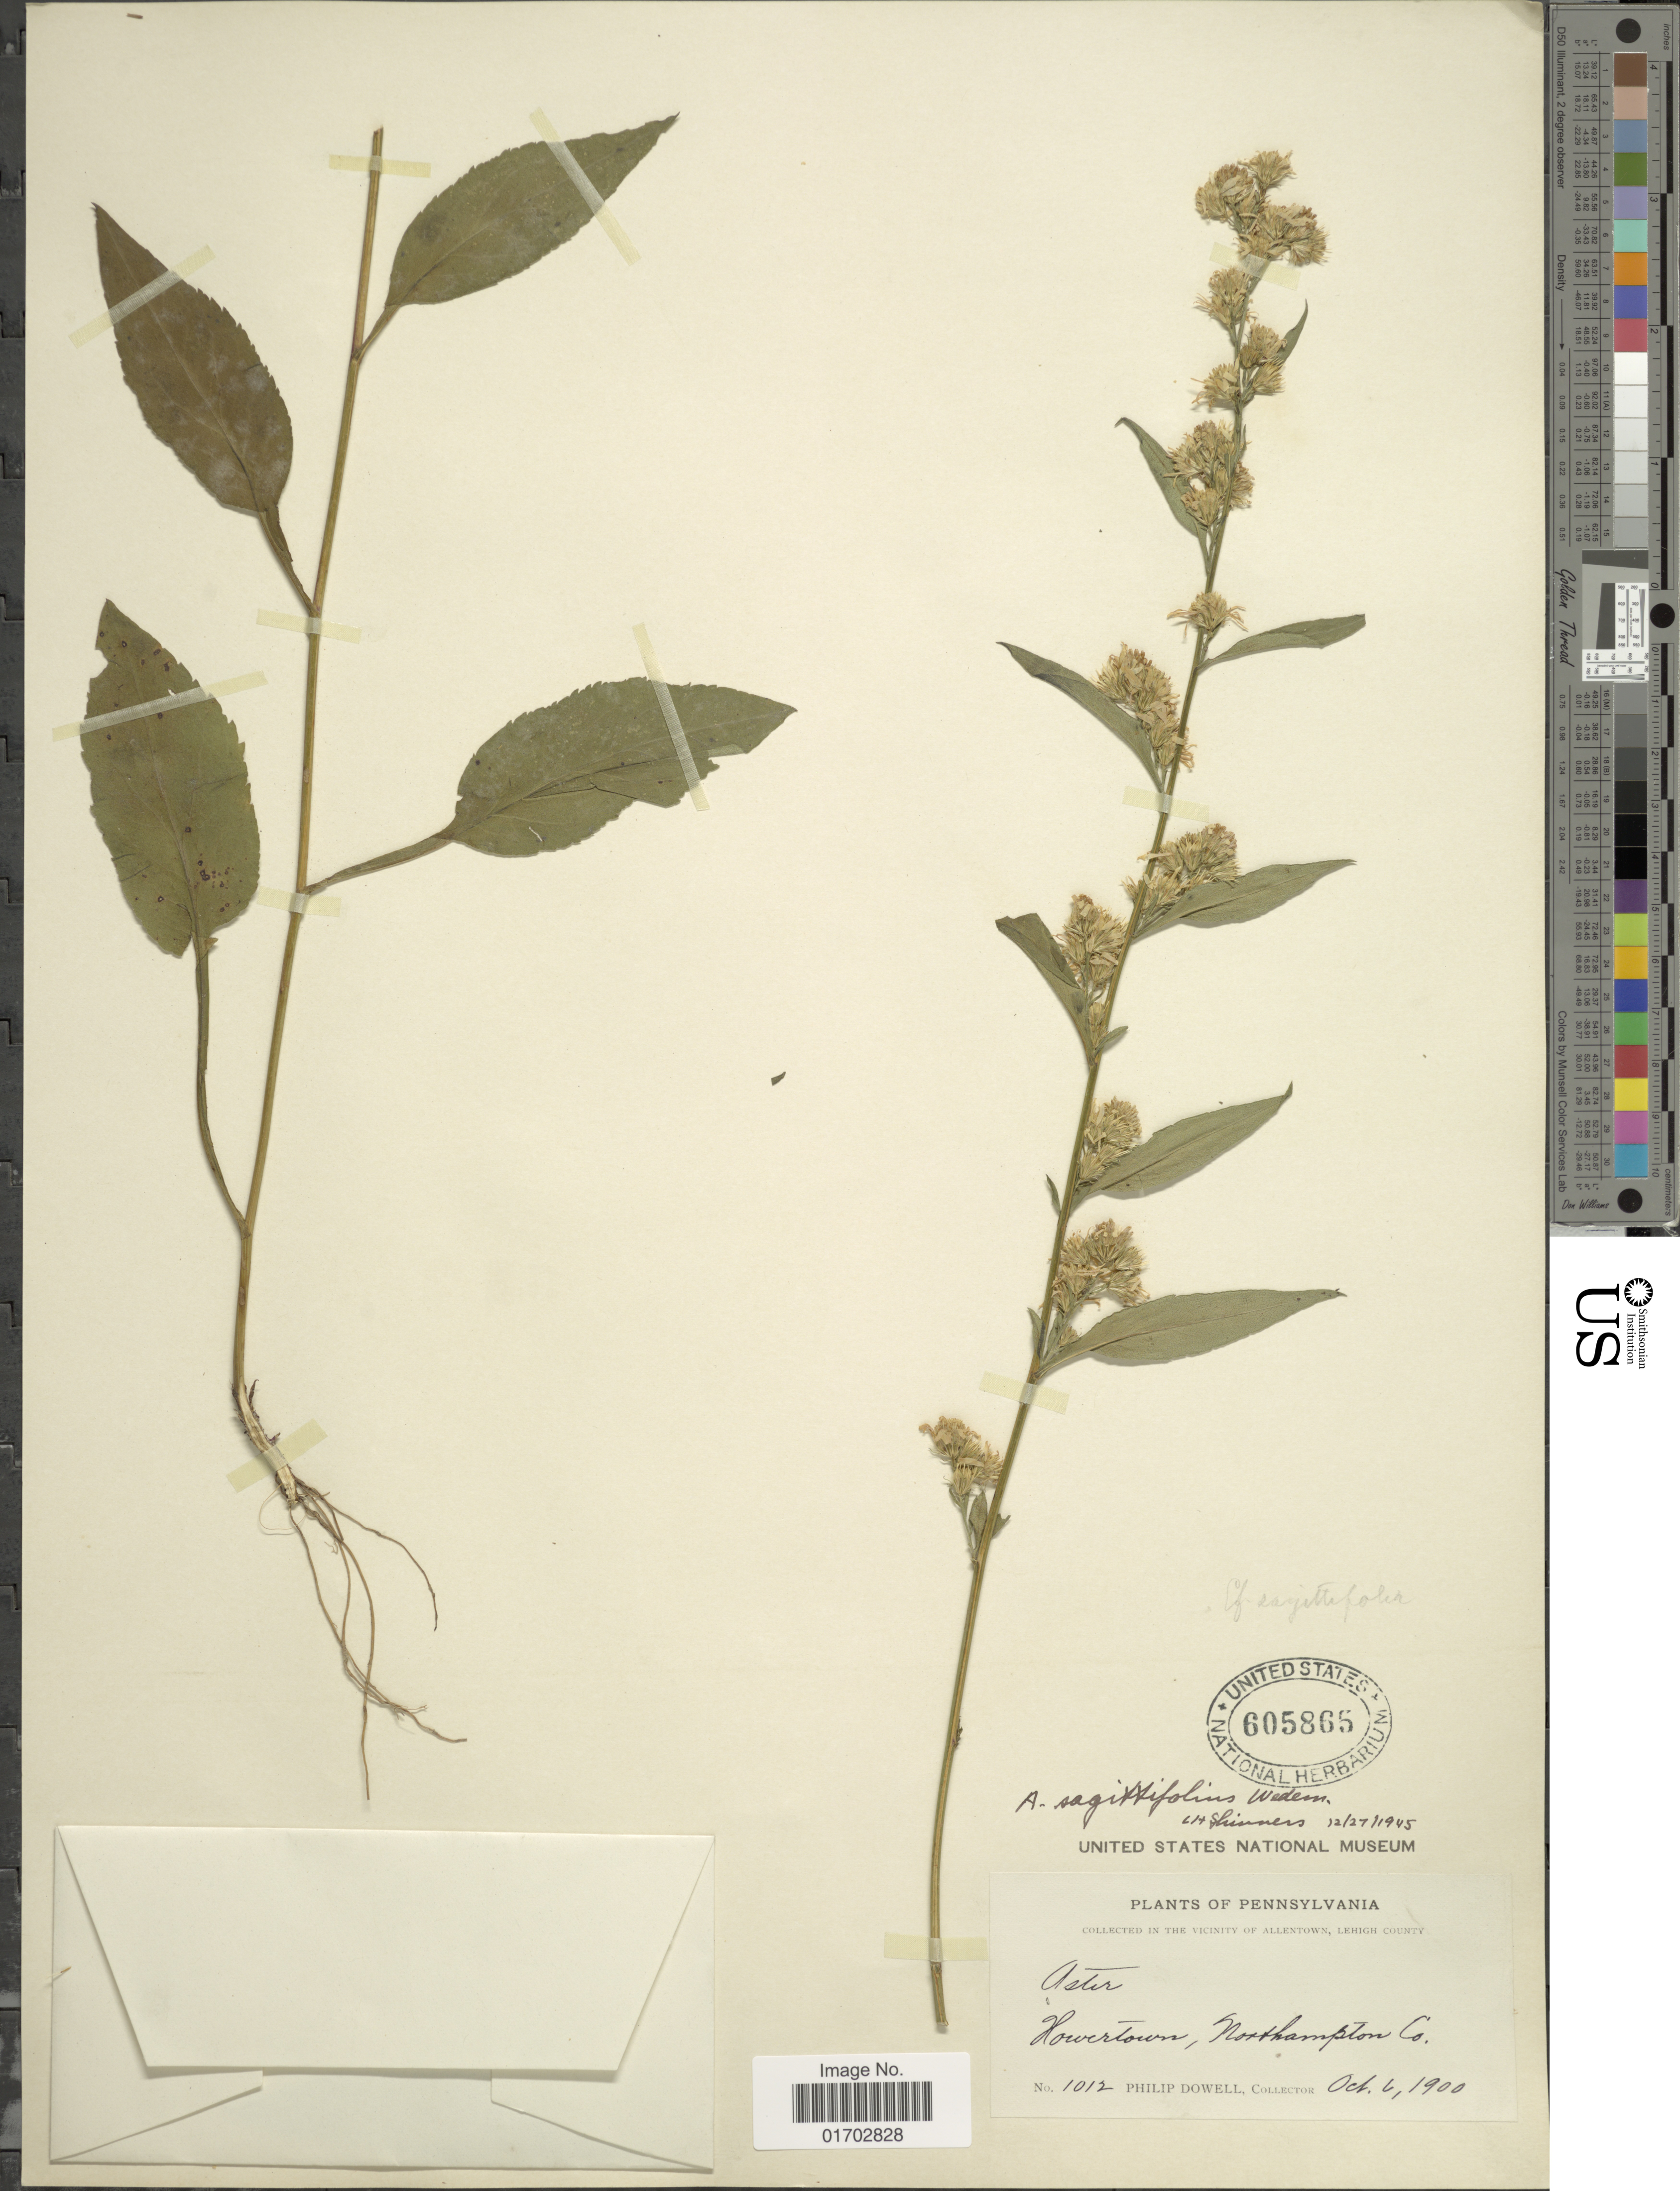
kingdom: Plantae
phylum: Tracheophyta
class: Magnoliopsida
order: Asterales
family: Asteraceae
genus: Symphyotrichum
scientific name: Symphyotrichum sagittifolium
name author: (Wedem. ex Willd.) G.L. Nesom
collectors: P. Dowell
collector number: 1012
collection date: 1900-10-06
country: United States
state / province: Pennsylvania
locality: In the Vicinity of Allentown, Lehigh County, Howertown, Northampton Co.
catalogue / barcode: US 605865